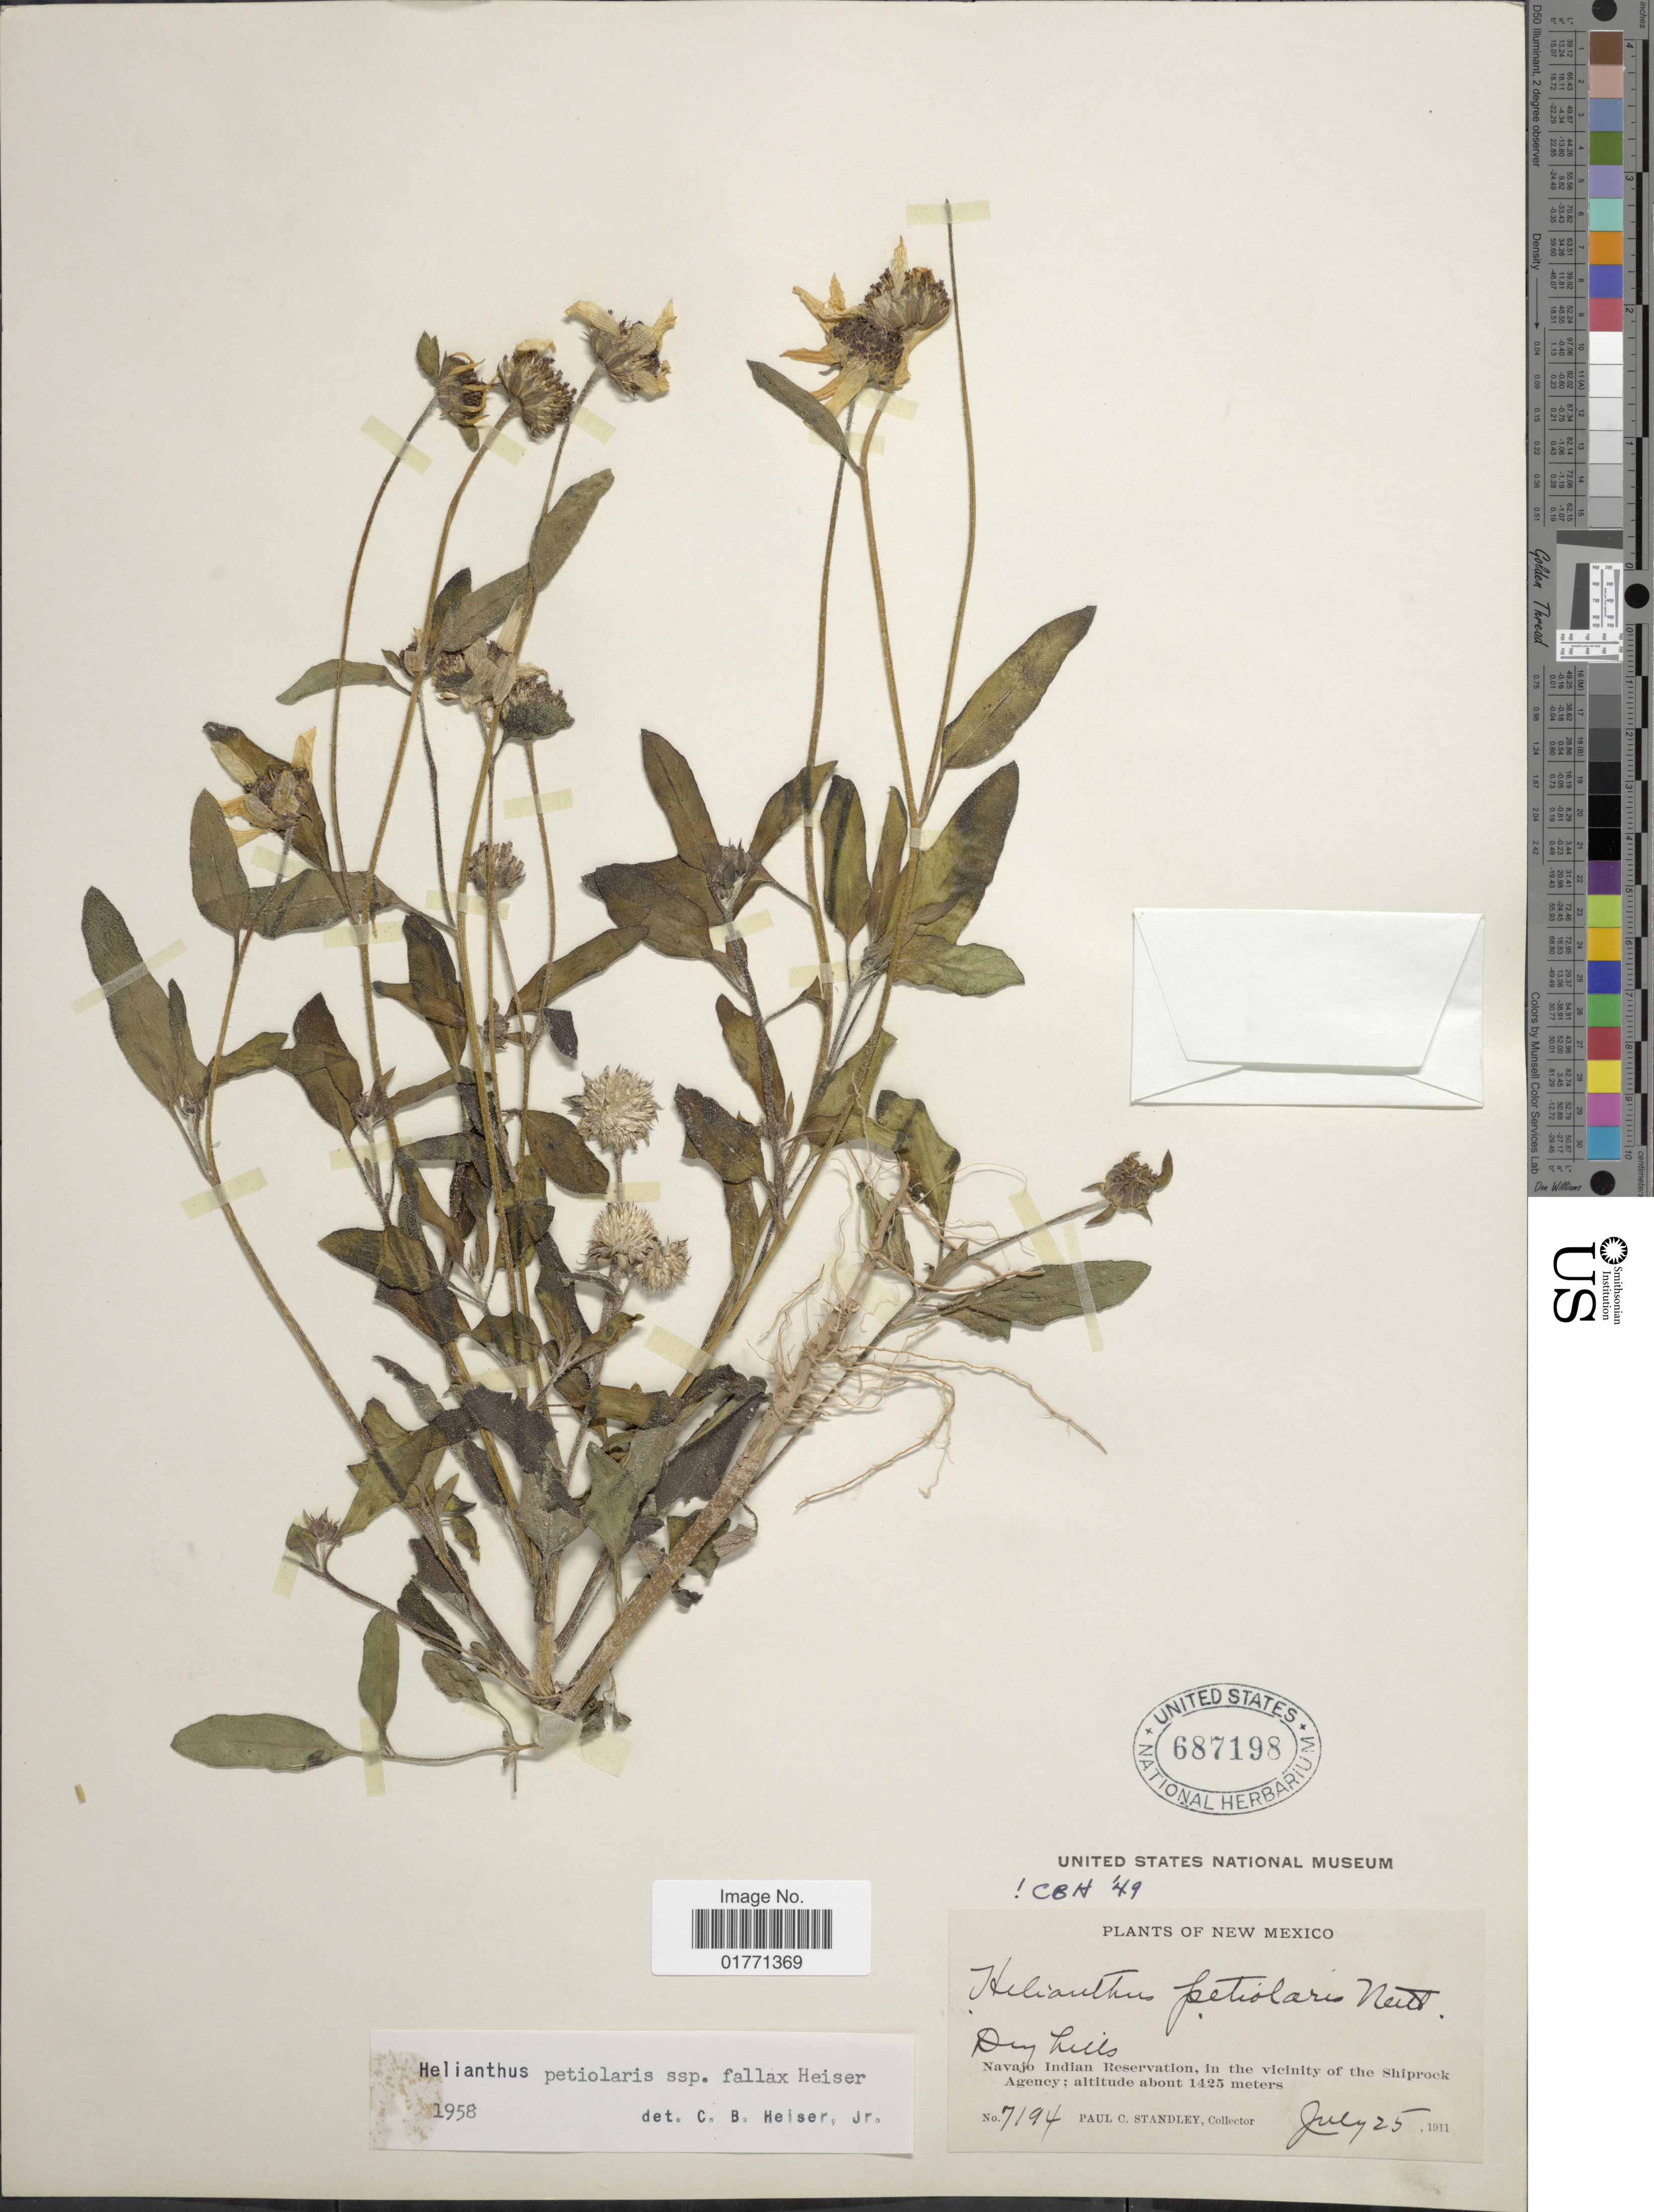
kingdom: Plantae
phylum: Tracheophyta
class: Magnoliopsida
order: Asterales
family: Asteraceae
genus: Helianthus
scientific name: Helianthus petiolaris subsp. fallax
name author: Heiser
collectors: P. C. Standley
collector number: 7194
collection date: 1911-07-25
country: United States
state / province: New Mexico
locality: Dry hills, Navajo Indian Reservation, in the vicinity of the Shiprock Agency.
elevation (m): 1425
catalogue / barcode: US 687198